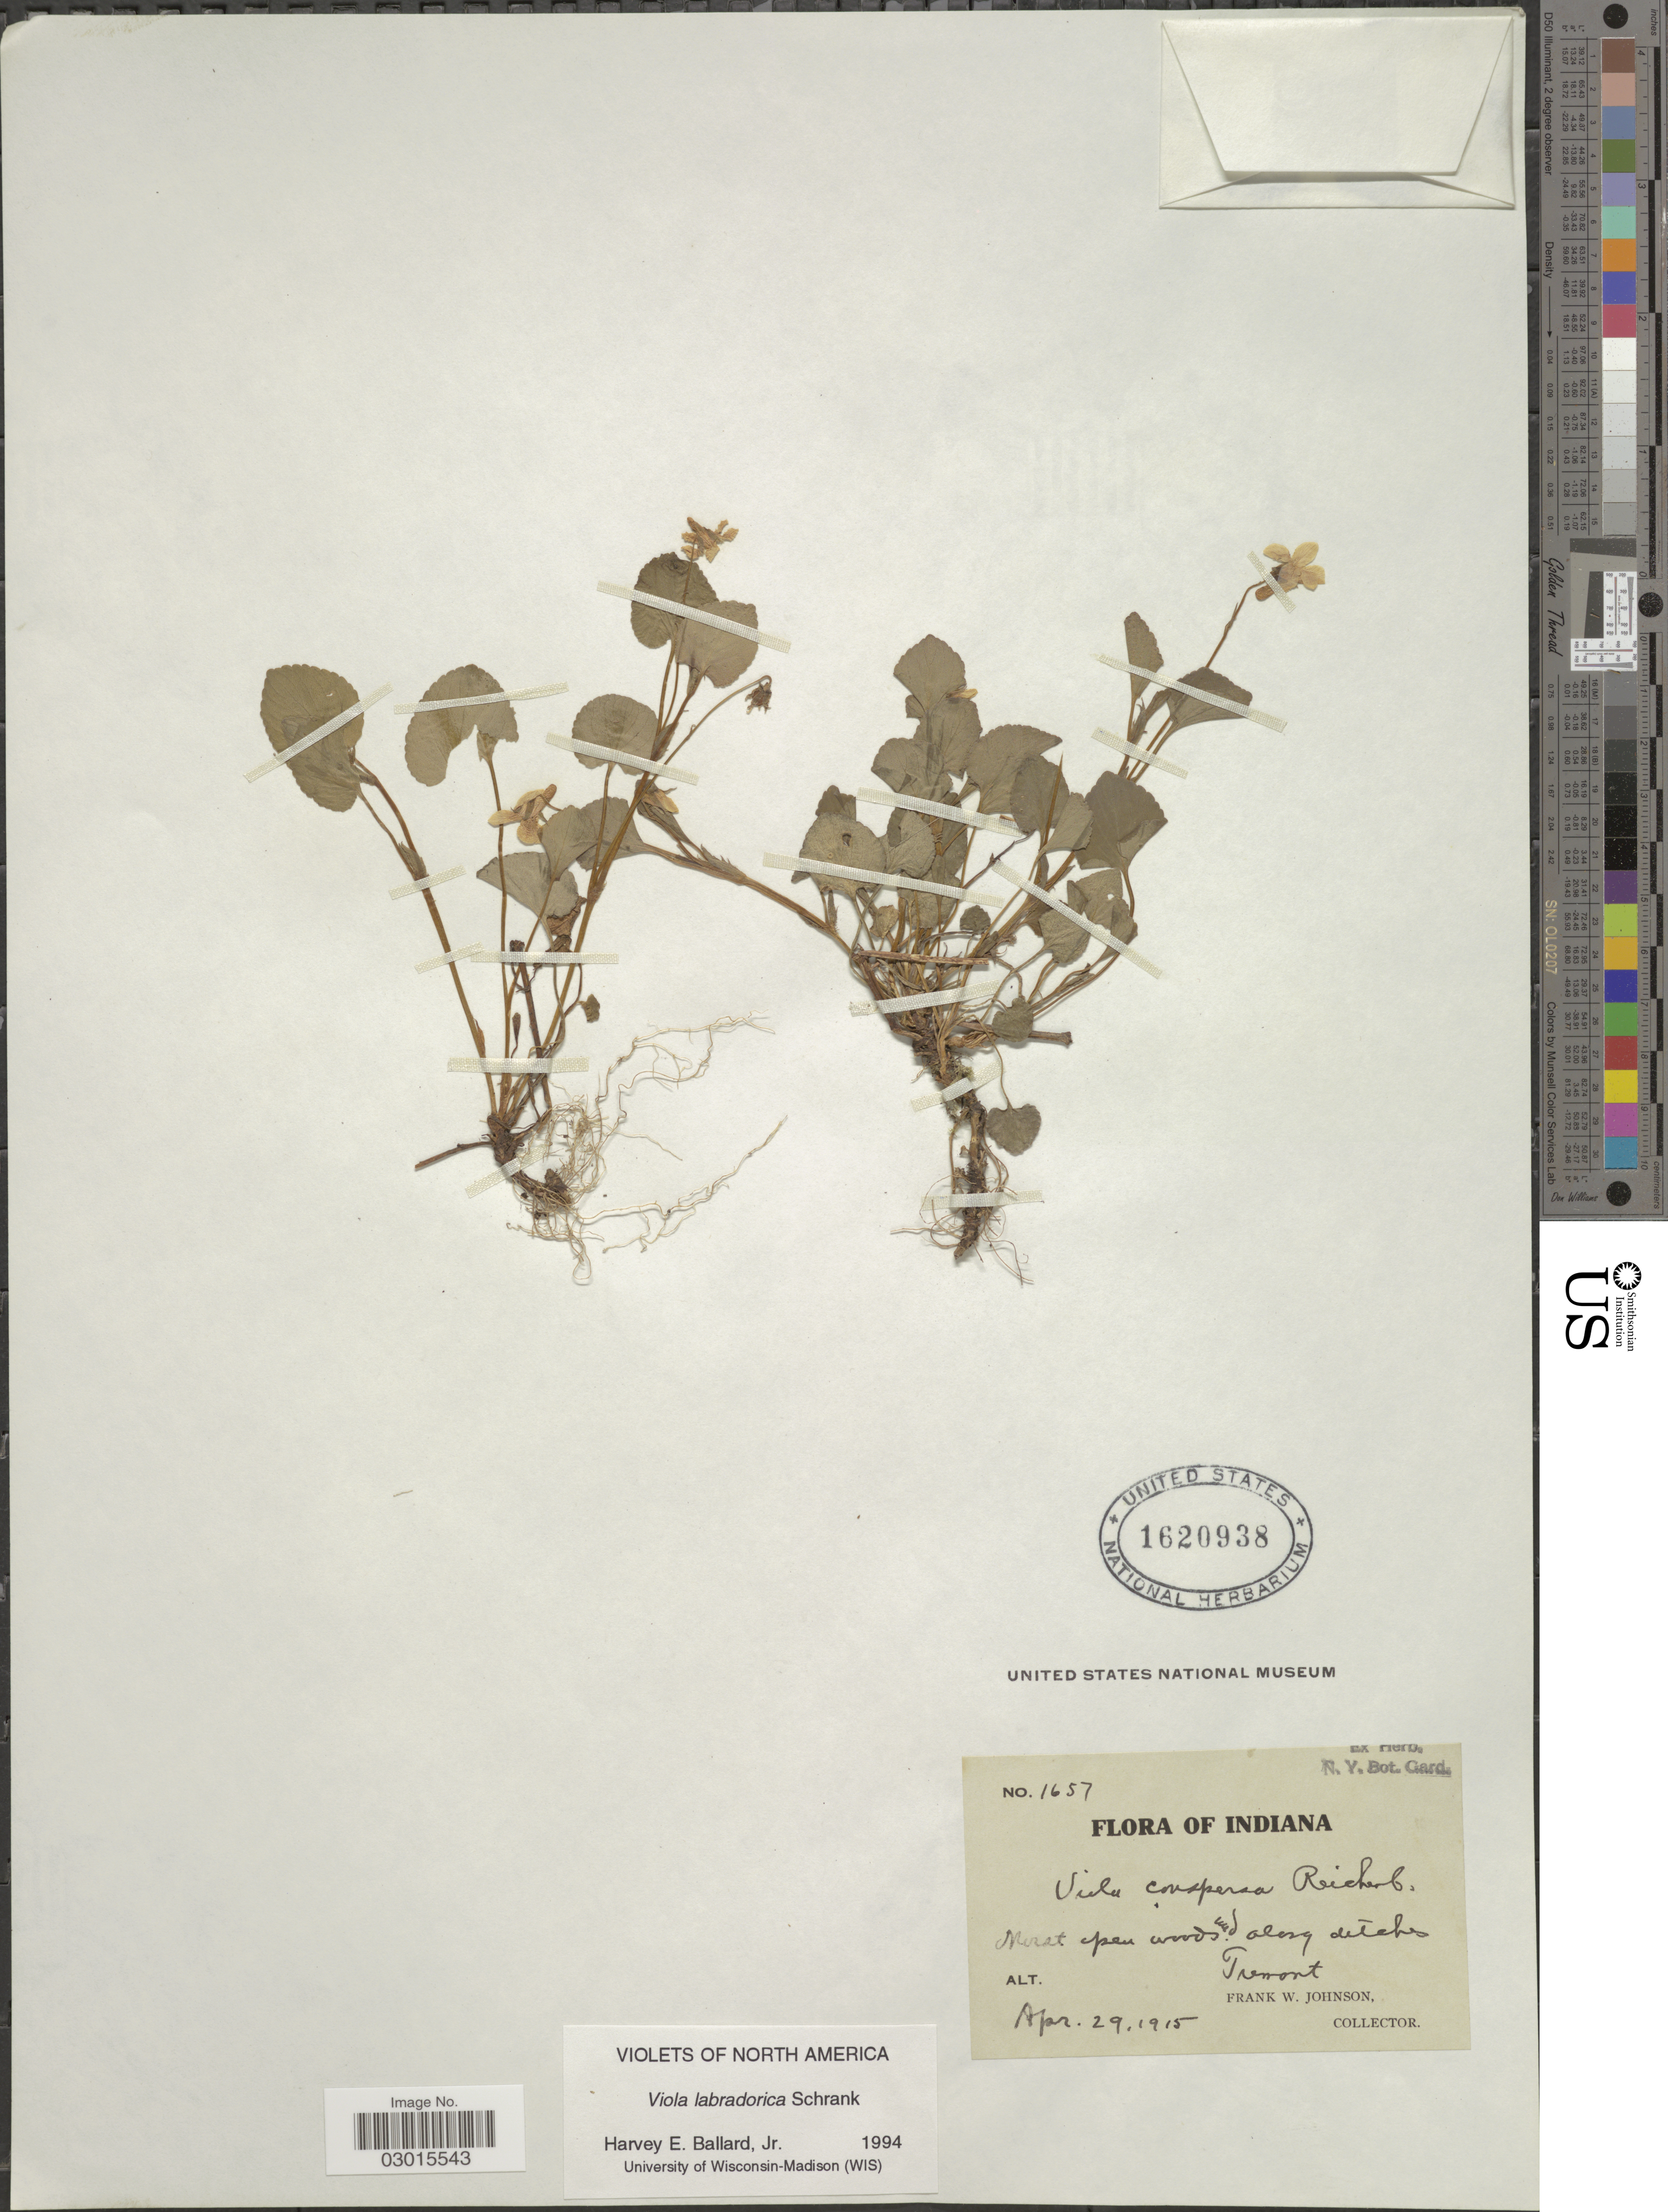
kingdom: Plantae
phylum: Tracheophyta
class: Magnoliopsida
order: Malpighiales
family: Violaceae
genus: Viola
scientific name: Viola labradorica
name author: Schrank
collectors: F. W. Johnson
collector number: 1657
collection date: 1915-04-29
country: United States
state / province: Indiana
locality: Tremont.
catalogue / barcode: US 1620938